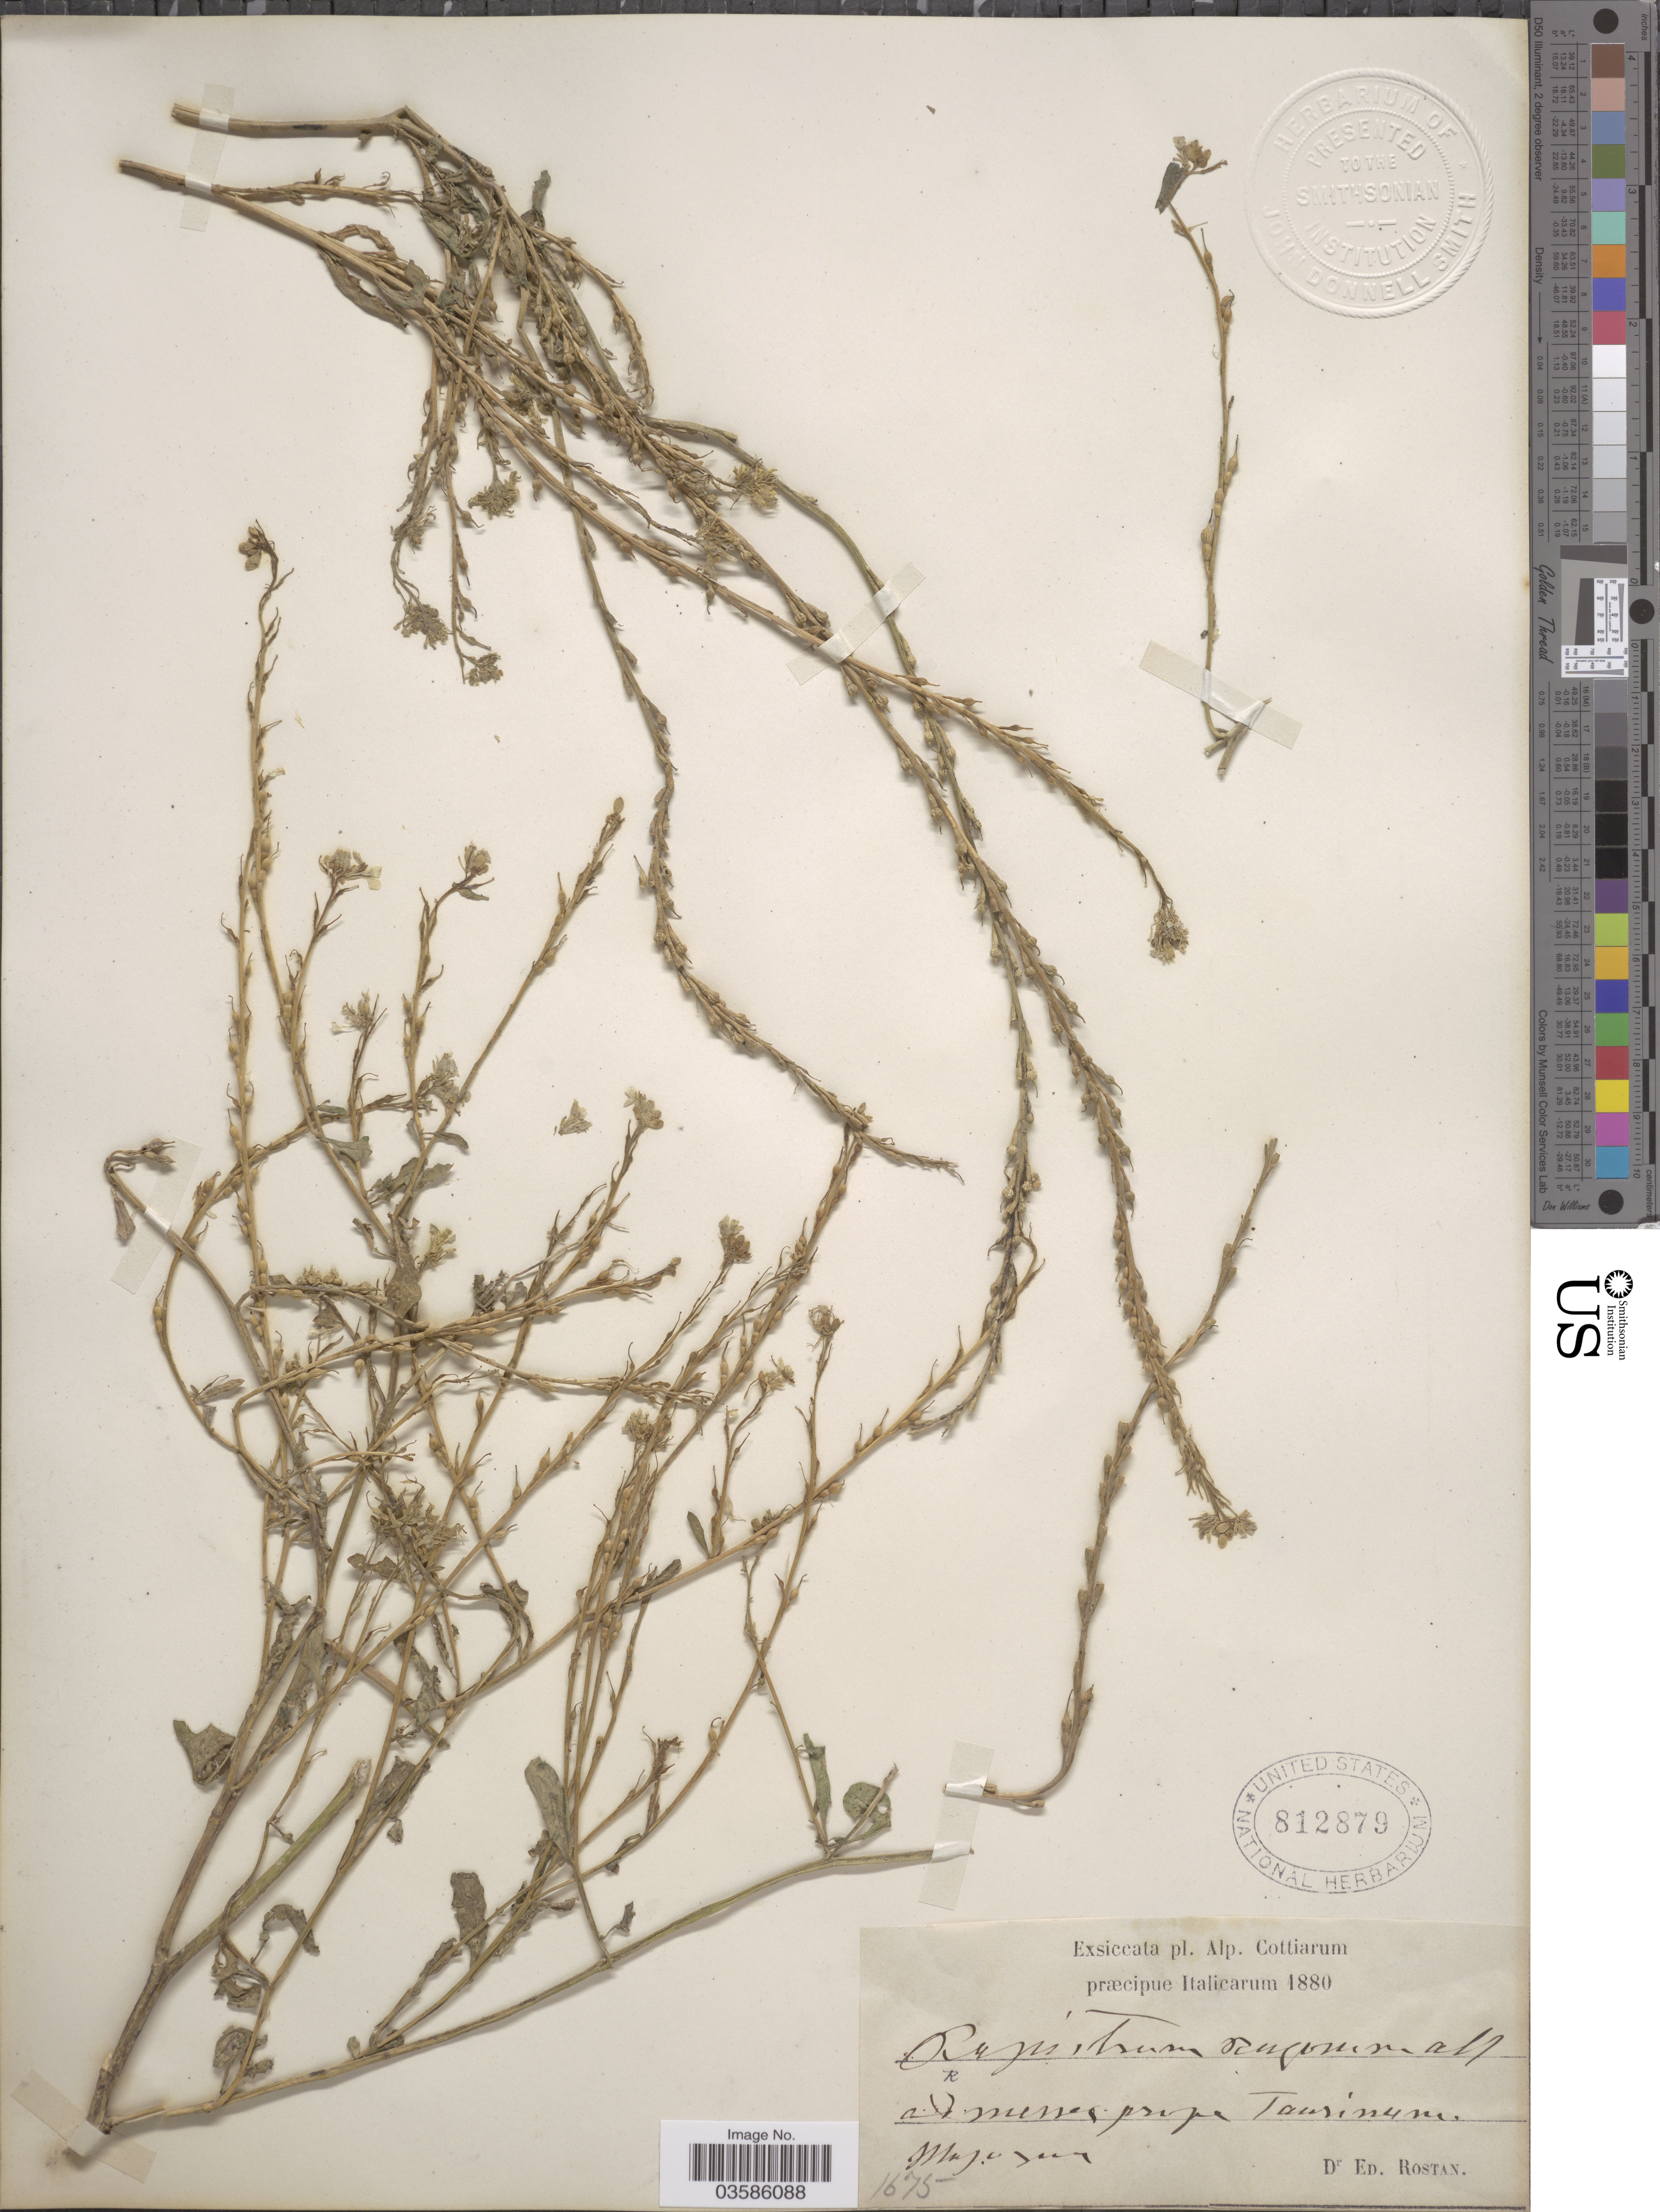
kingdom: Plantae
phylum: Tracheophyta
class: Magnoliopsida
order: Brassicales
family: Brassicaceae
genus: Rapistrum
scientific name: Rapistrum rugosum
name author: (L.) All.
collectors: E. Rostan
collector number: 1675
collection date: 1880-05/1880-06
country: Italy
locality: Alp. Cottiarum præcipue Italicarum. Ad menes [interpreted] prope Taurinum.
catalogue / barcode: US 812879